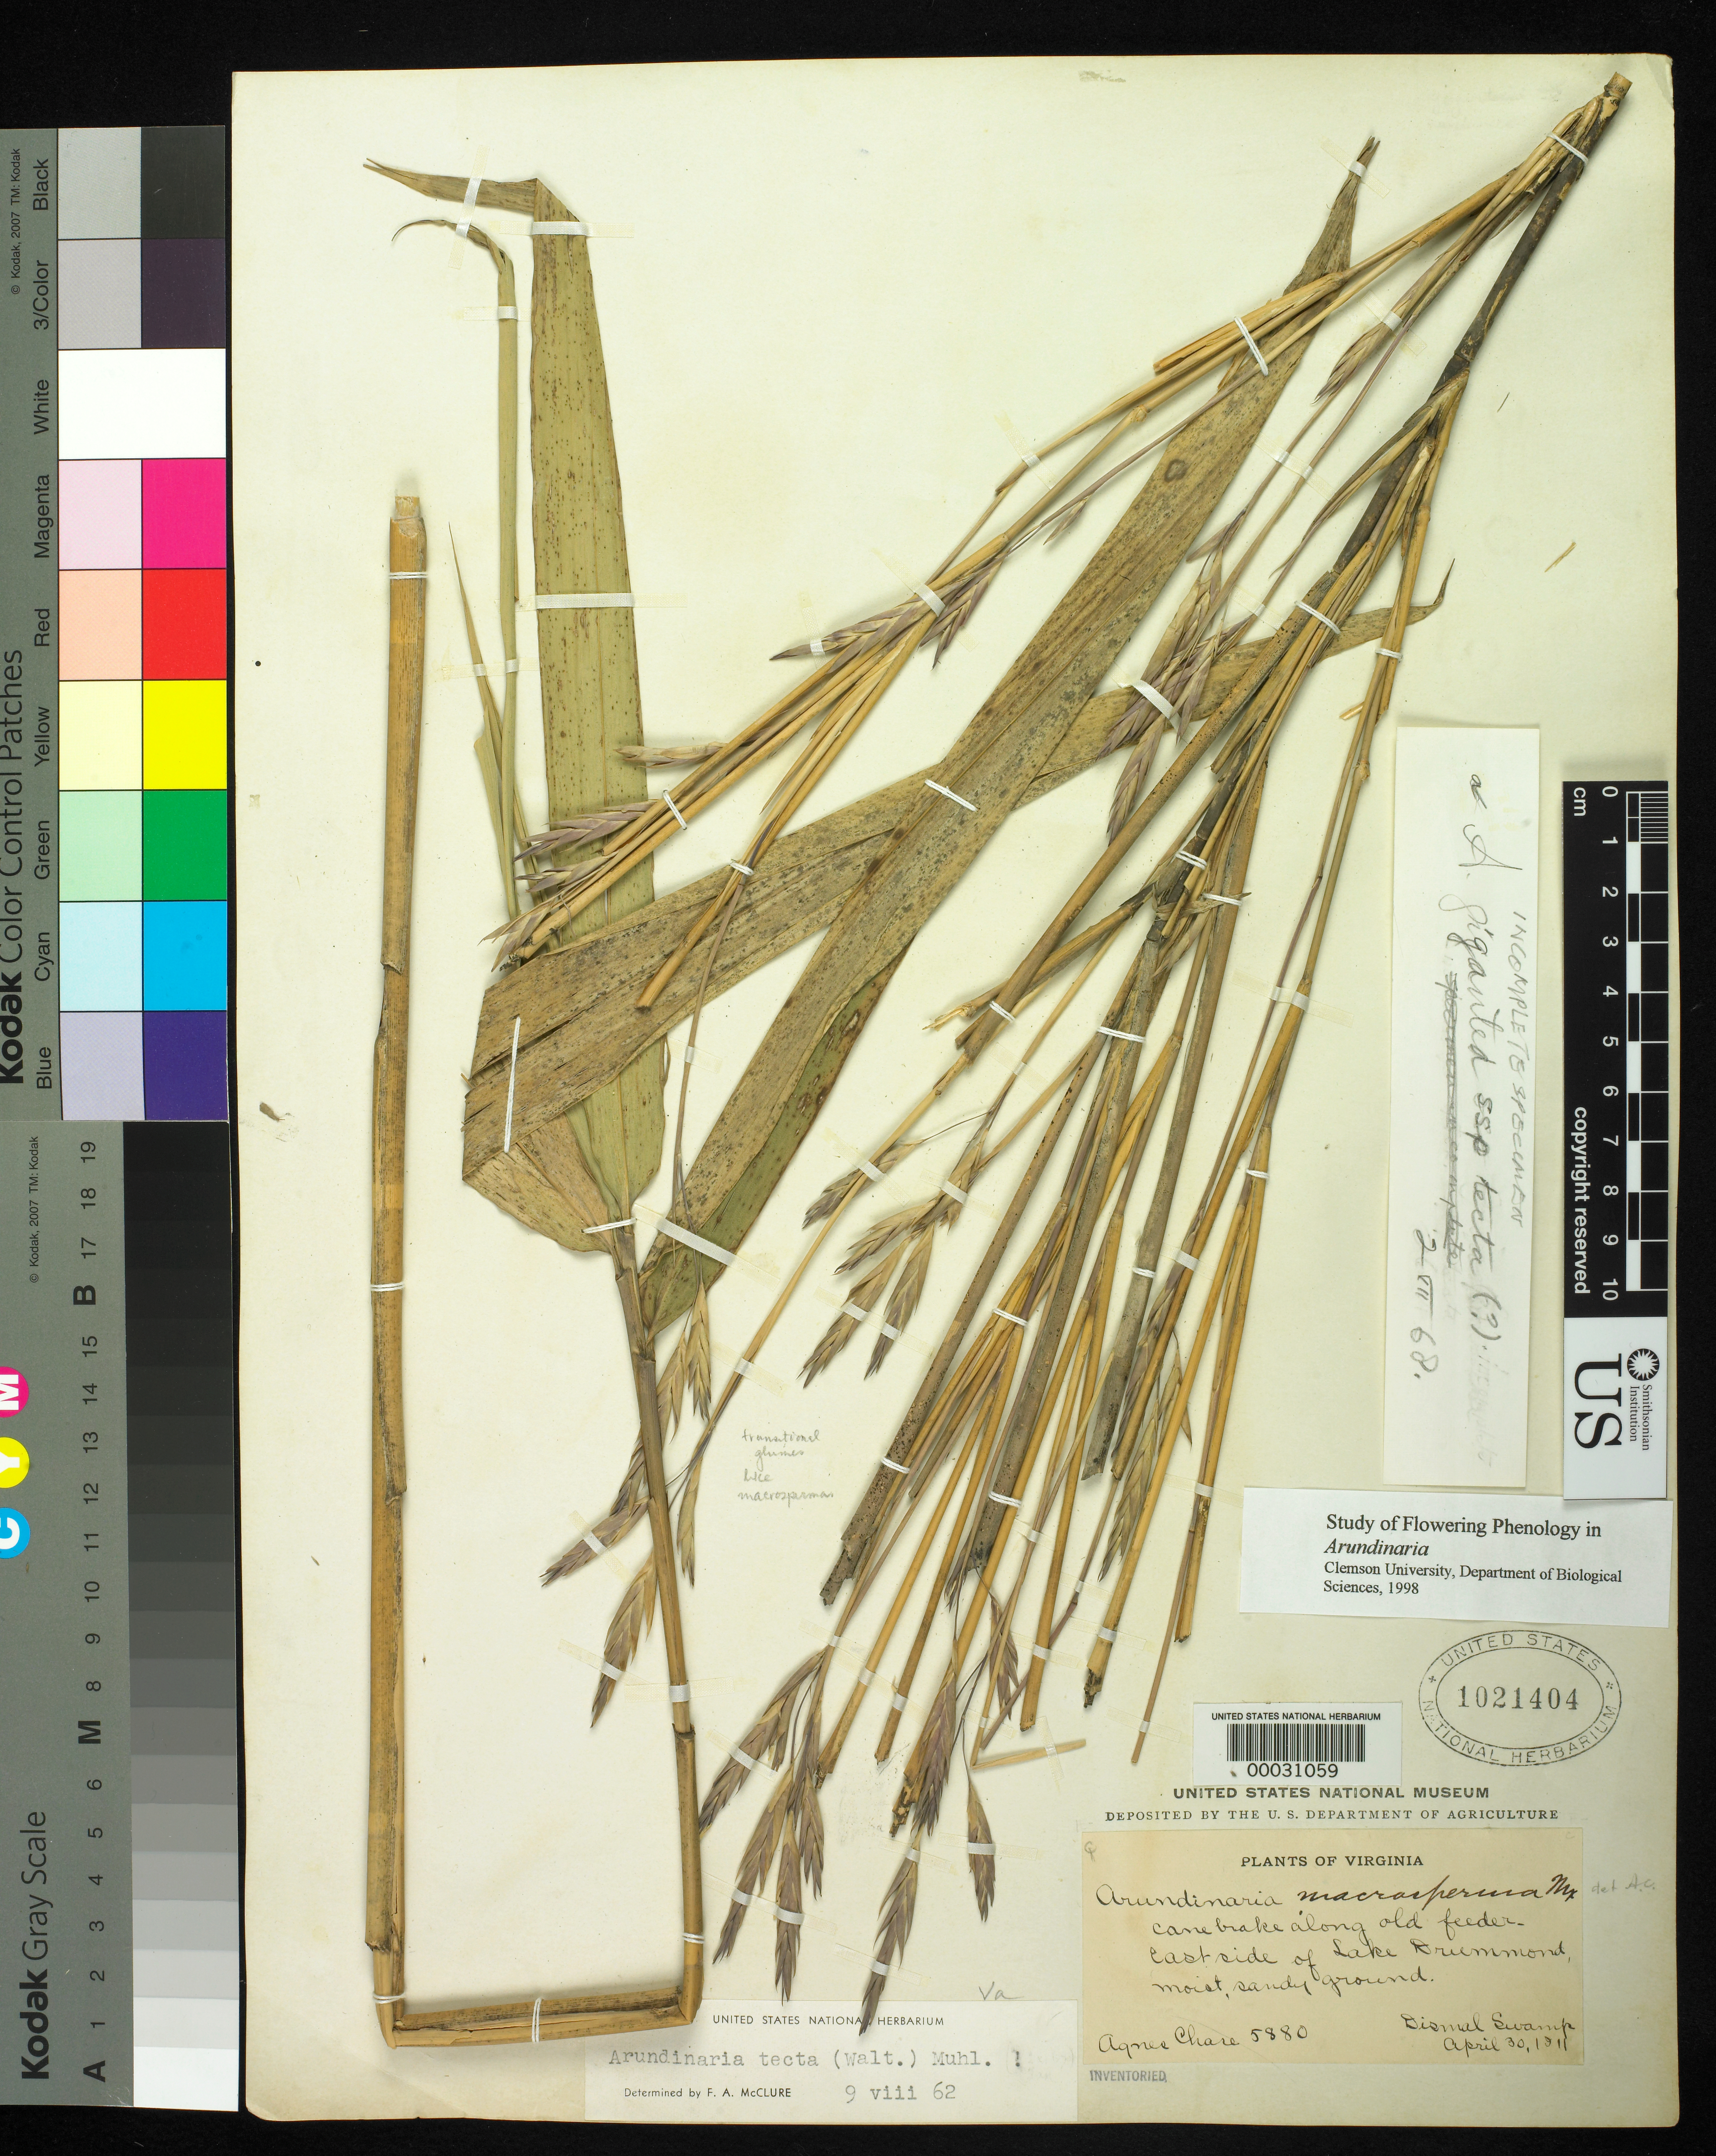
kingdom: Plantae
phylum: Tracheophyta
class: Liliopsida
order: Poales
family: Poaceae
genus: Arundinaria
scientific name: Arundinaria tecta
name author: (Walter) Muhl.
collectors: A. Chase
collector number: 5880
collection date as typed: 30 Apr 1911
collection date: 1911-04-30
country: United States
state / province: Virginia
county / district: City of Virginia Beach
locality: Great dismal swamp, princess anne county. [princess anne county is now part of City of Virginia Beach.]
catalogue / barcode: US 1021404